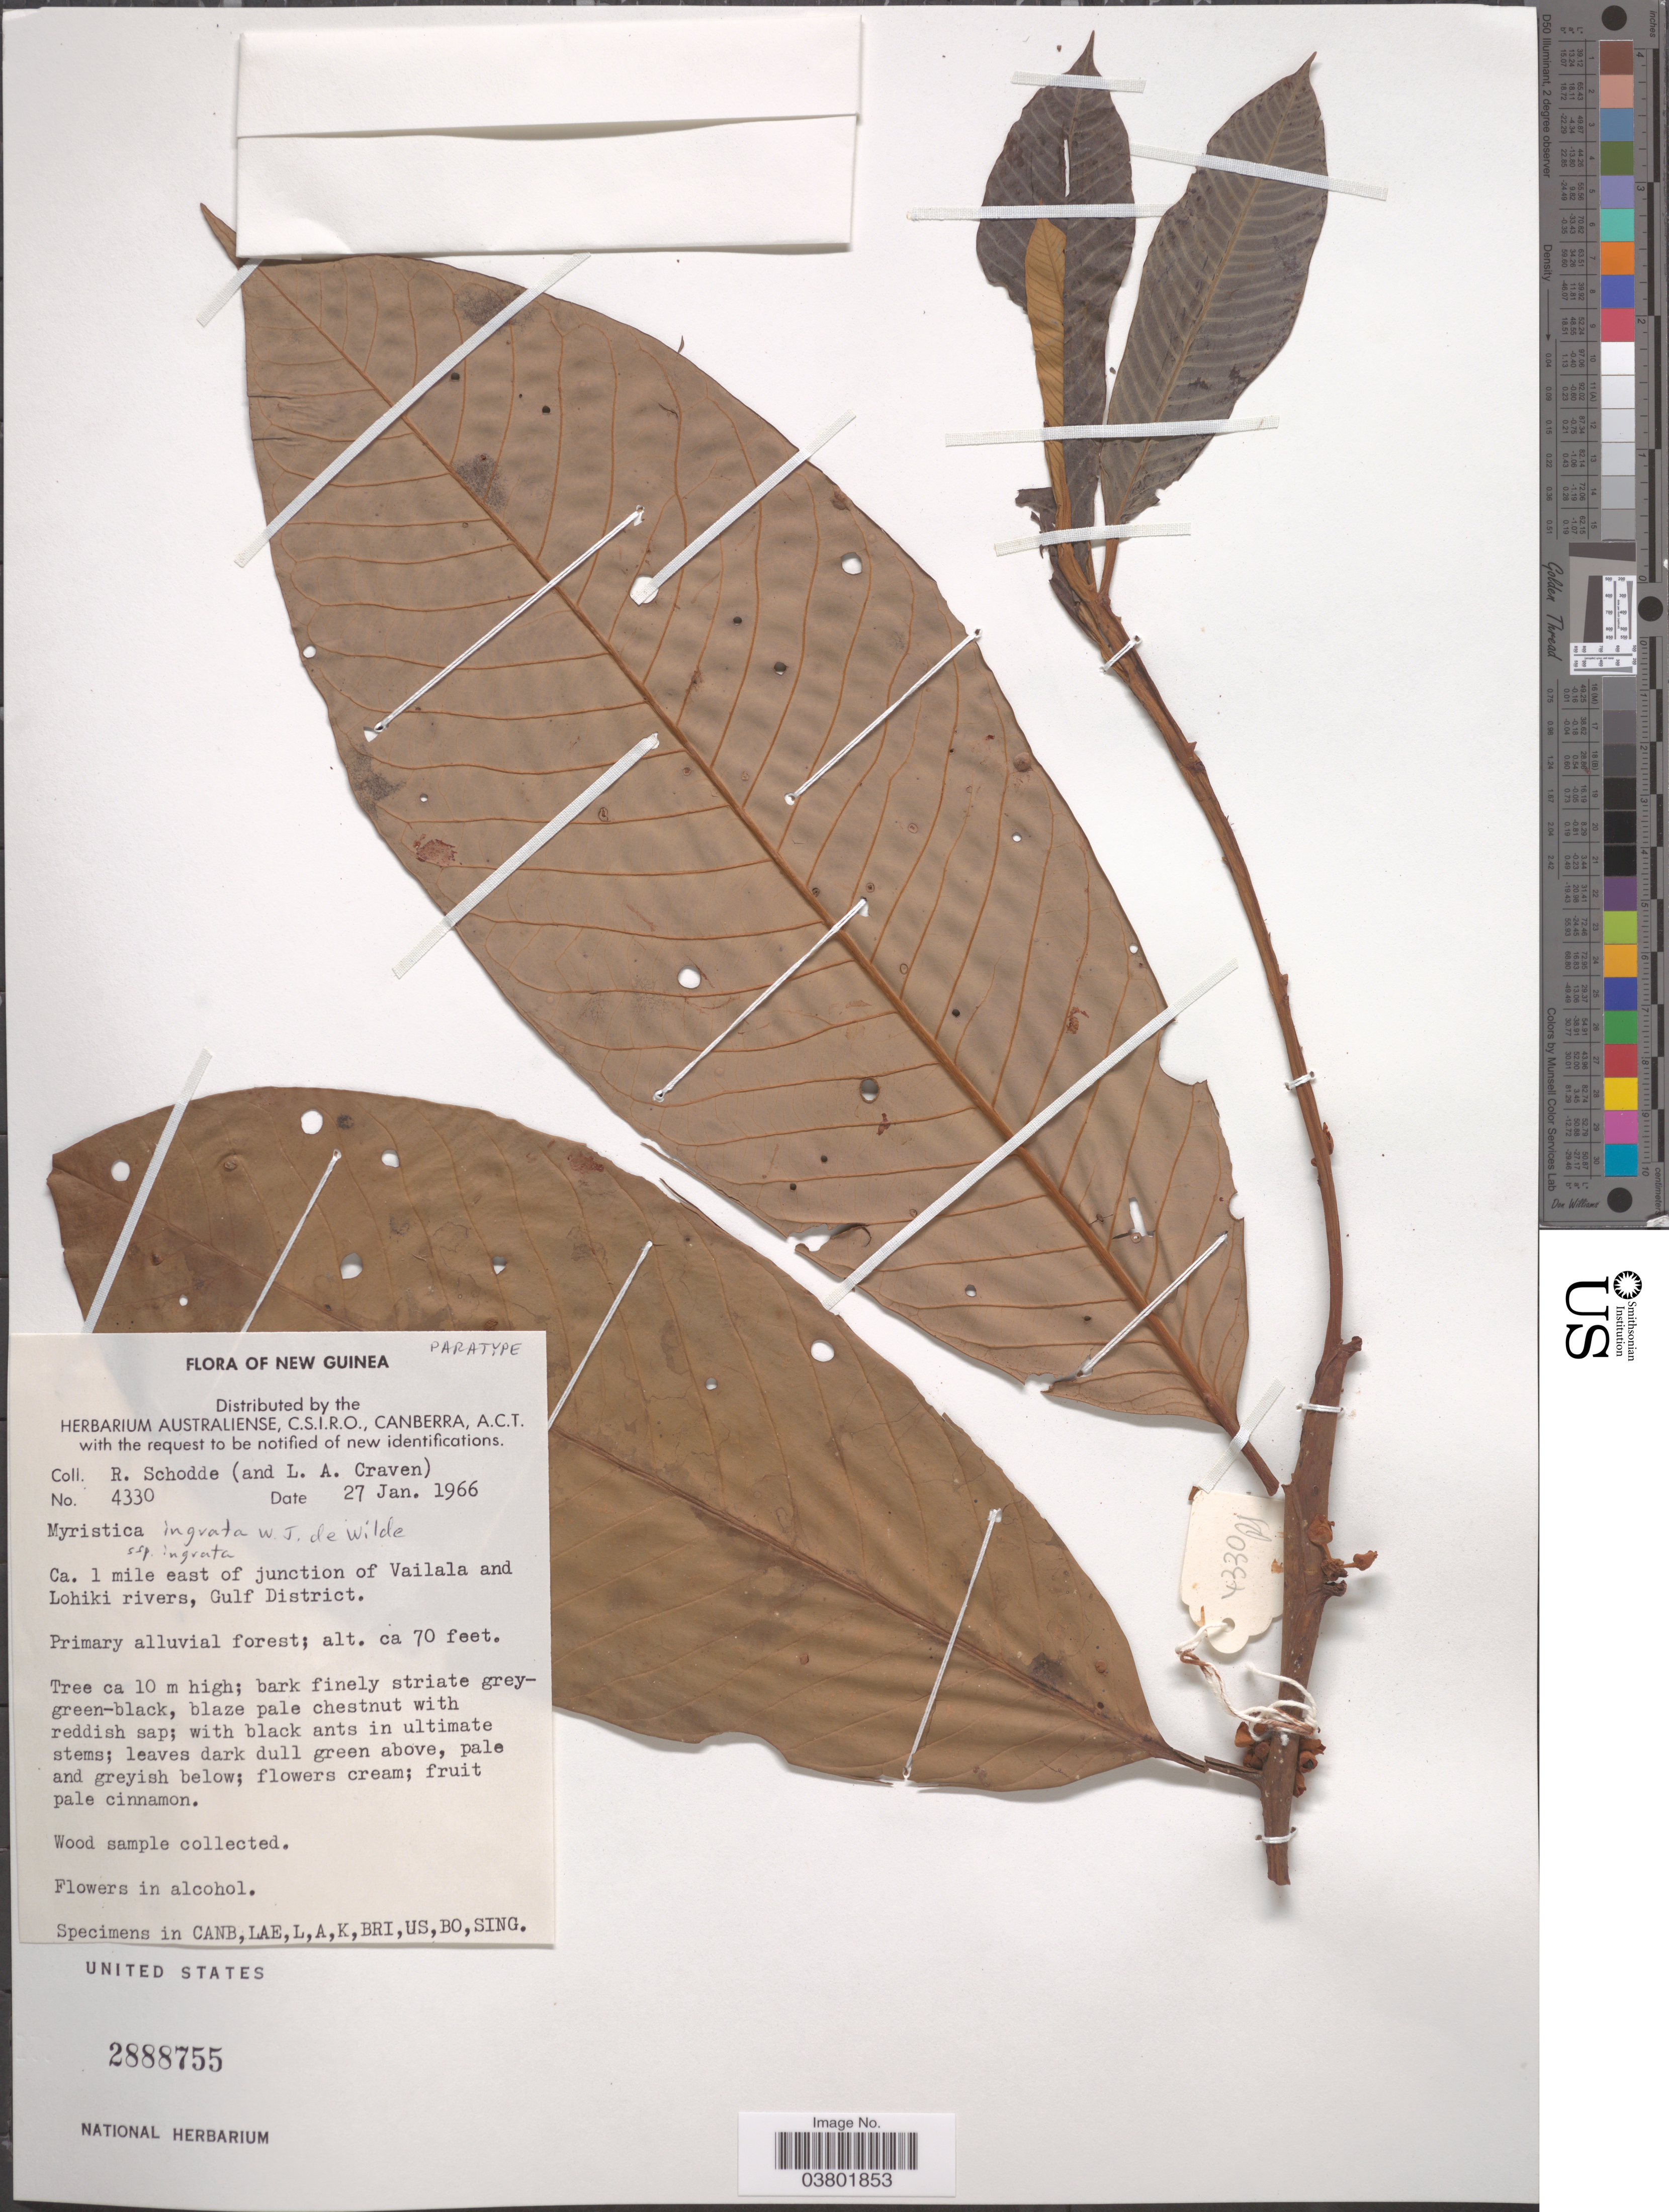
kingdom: Plantae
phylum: Tracheophyta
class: Magnoliopsida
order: Magnoliales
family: Myristicaceae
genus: Myristica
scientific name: Myristica ingrata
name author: W.J. de Wilde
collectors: R. Schodde & L. A. Craven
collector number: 4330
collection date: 1966-01-27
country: Papua New Guinea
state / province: Gulf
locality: New Guinea. 1 mile east of junction of Vailala and Lohiki rivers, Gulf District.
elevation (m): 21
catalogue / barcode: US 2888755